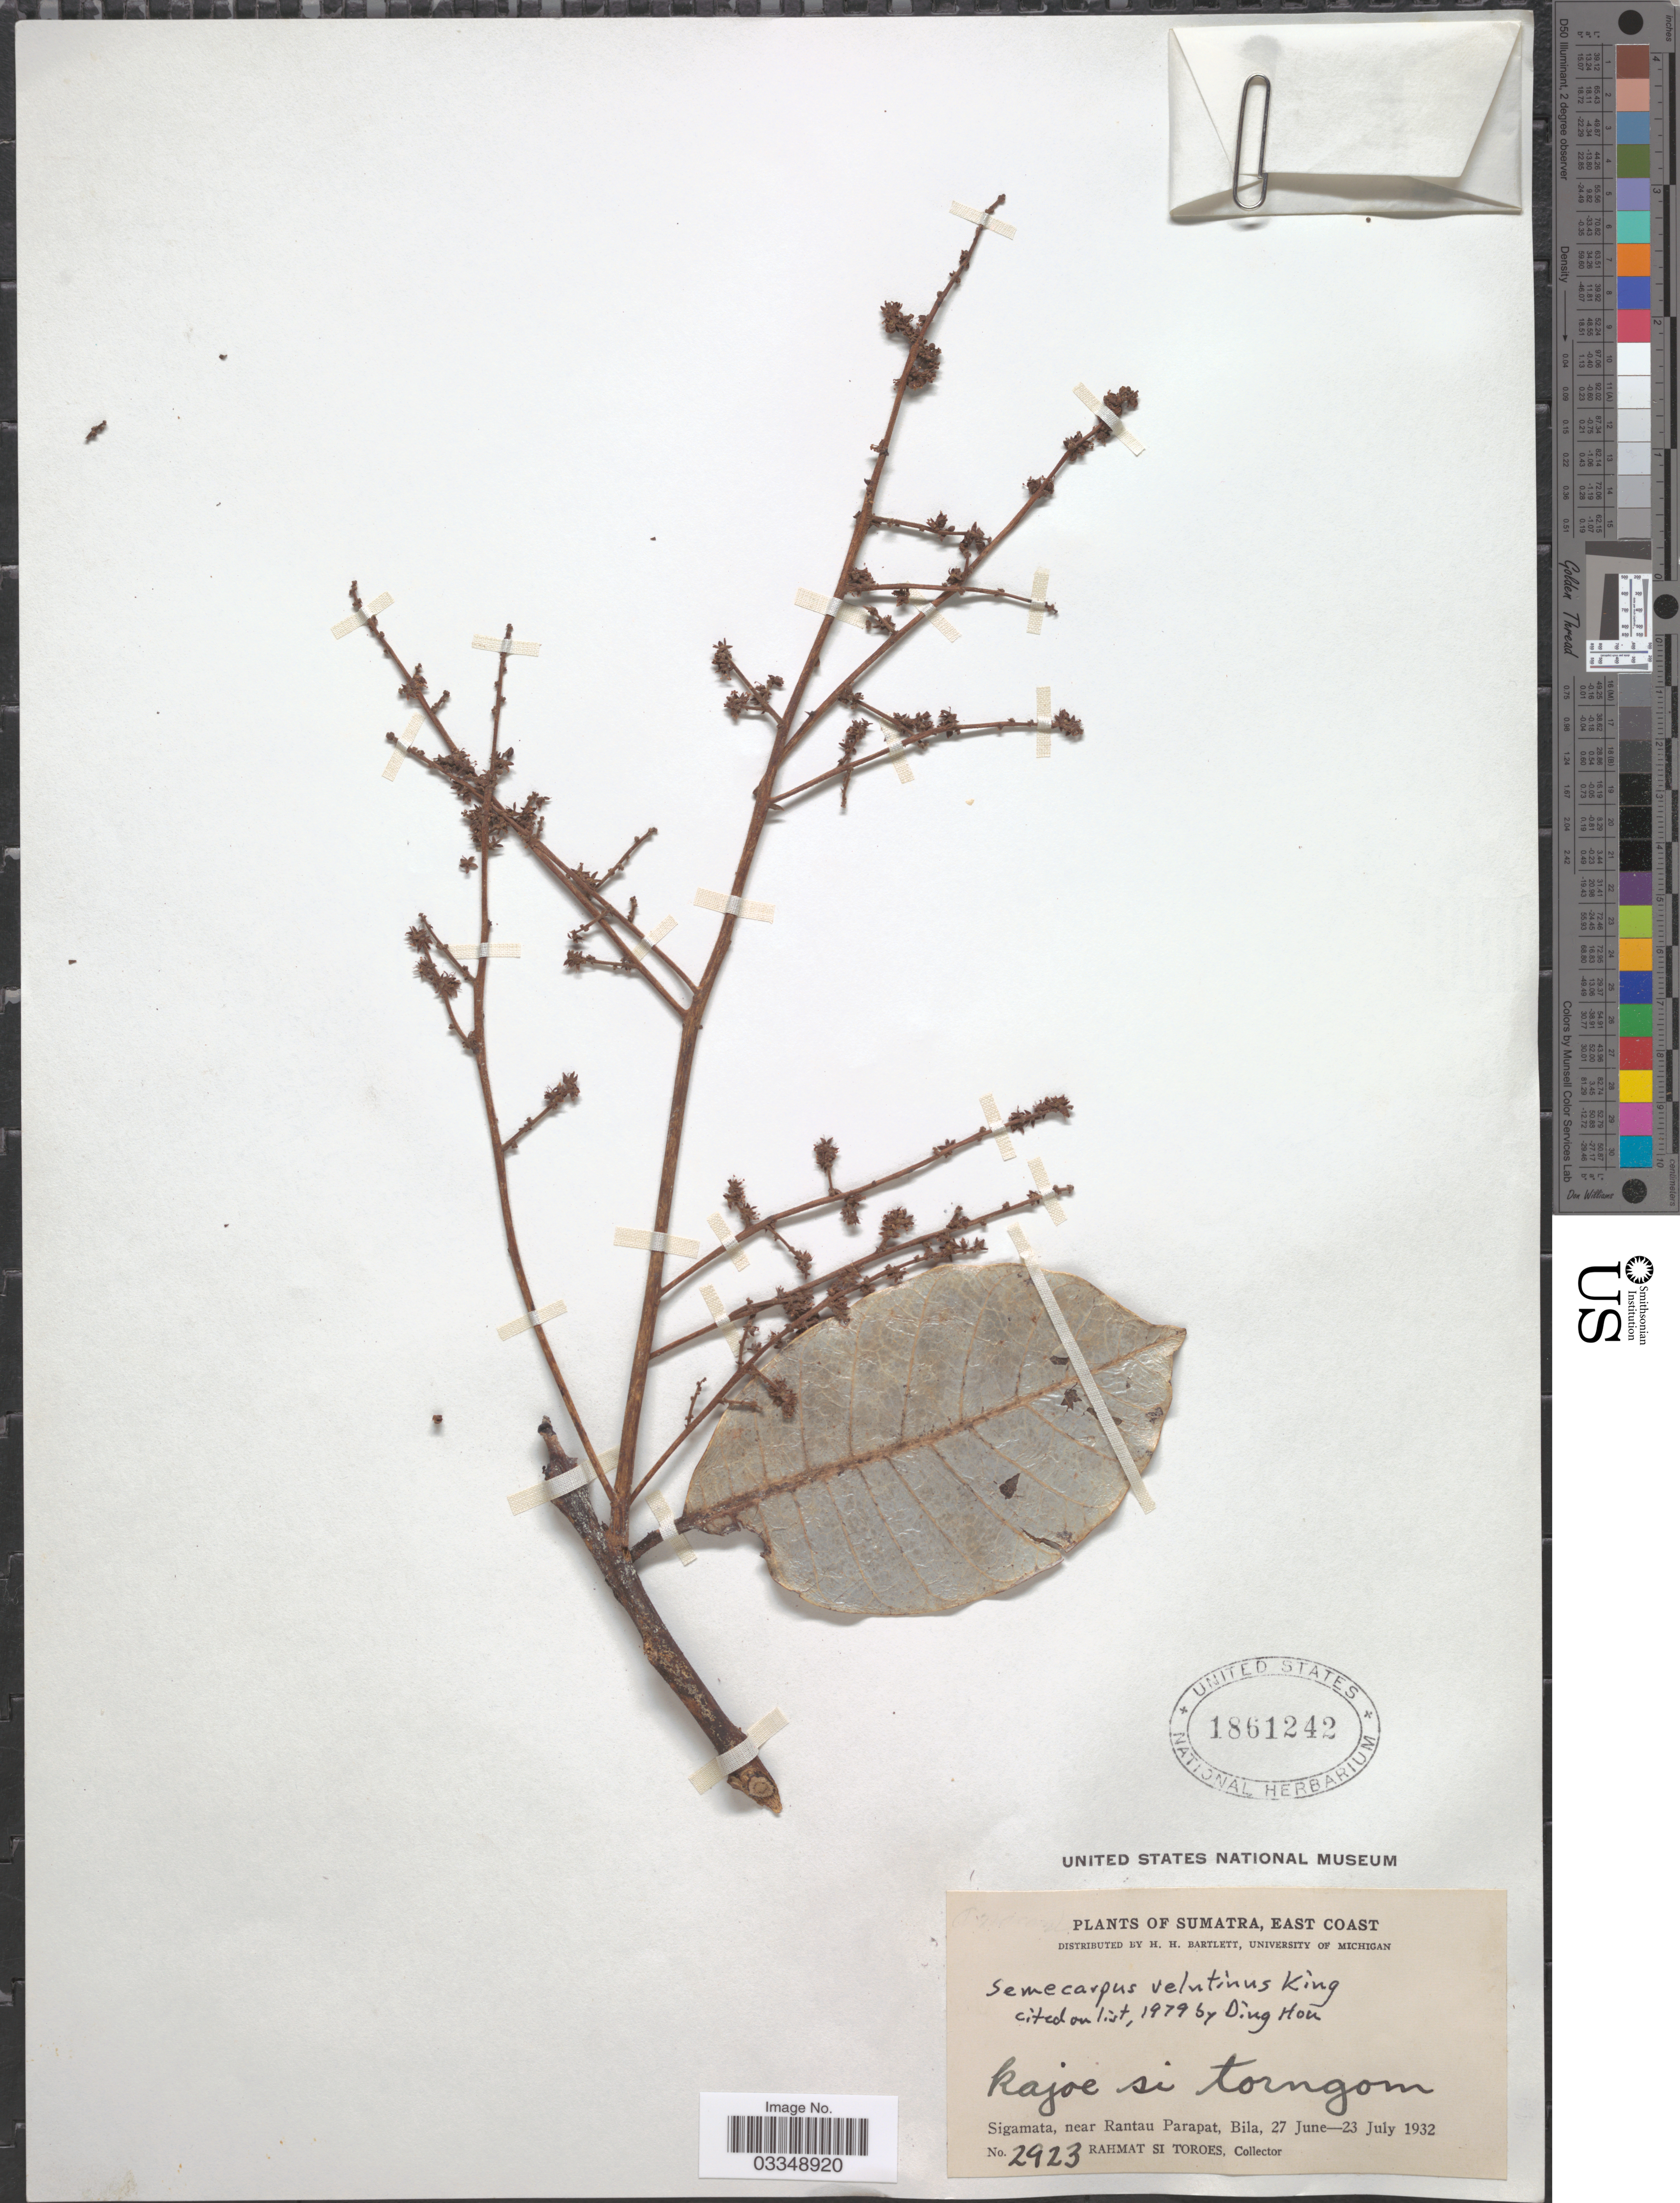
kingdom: Plantae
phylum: Tracheophyta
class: Magnoliopsida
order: Sapindales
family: Anacardiaceae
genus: Semecarpus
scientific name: Semecarpus velutinus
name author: King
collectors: Rahmat Si Boeea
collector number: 2923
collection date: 1932-06-27/1932-07-23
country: Indonesia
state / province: Sumatra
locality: East Coast. Sigamata, near Rantau Parapat, Bila.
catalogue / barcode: US 1861242